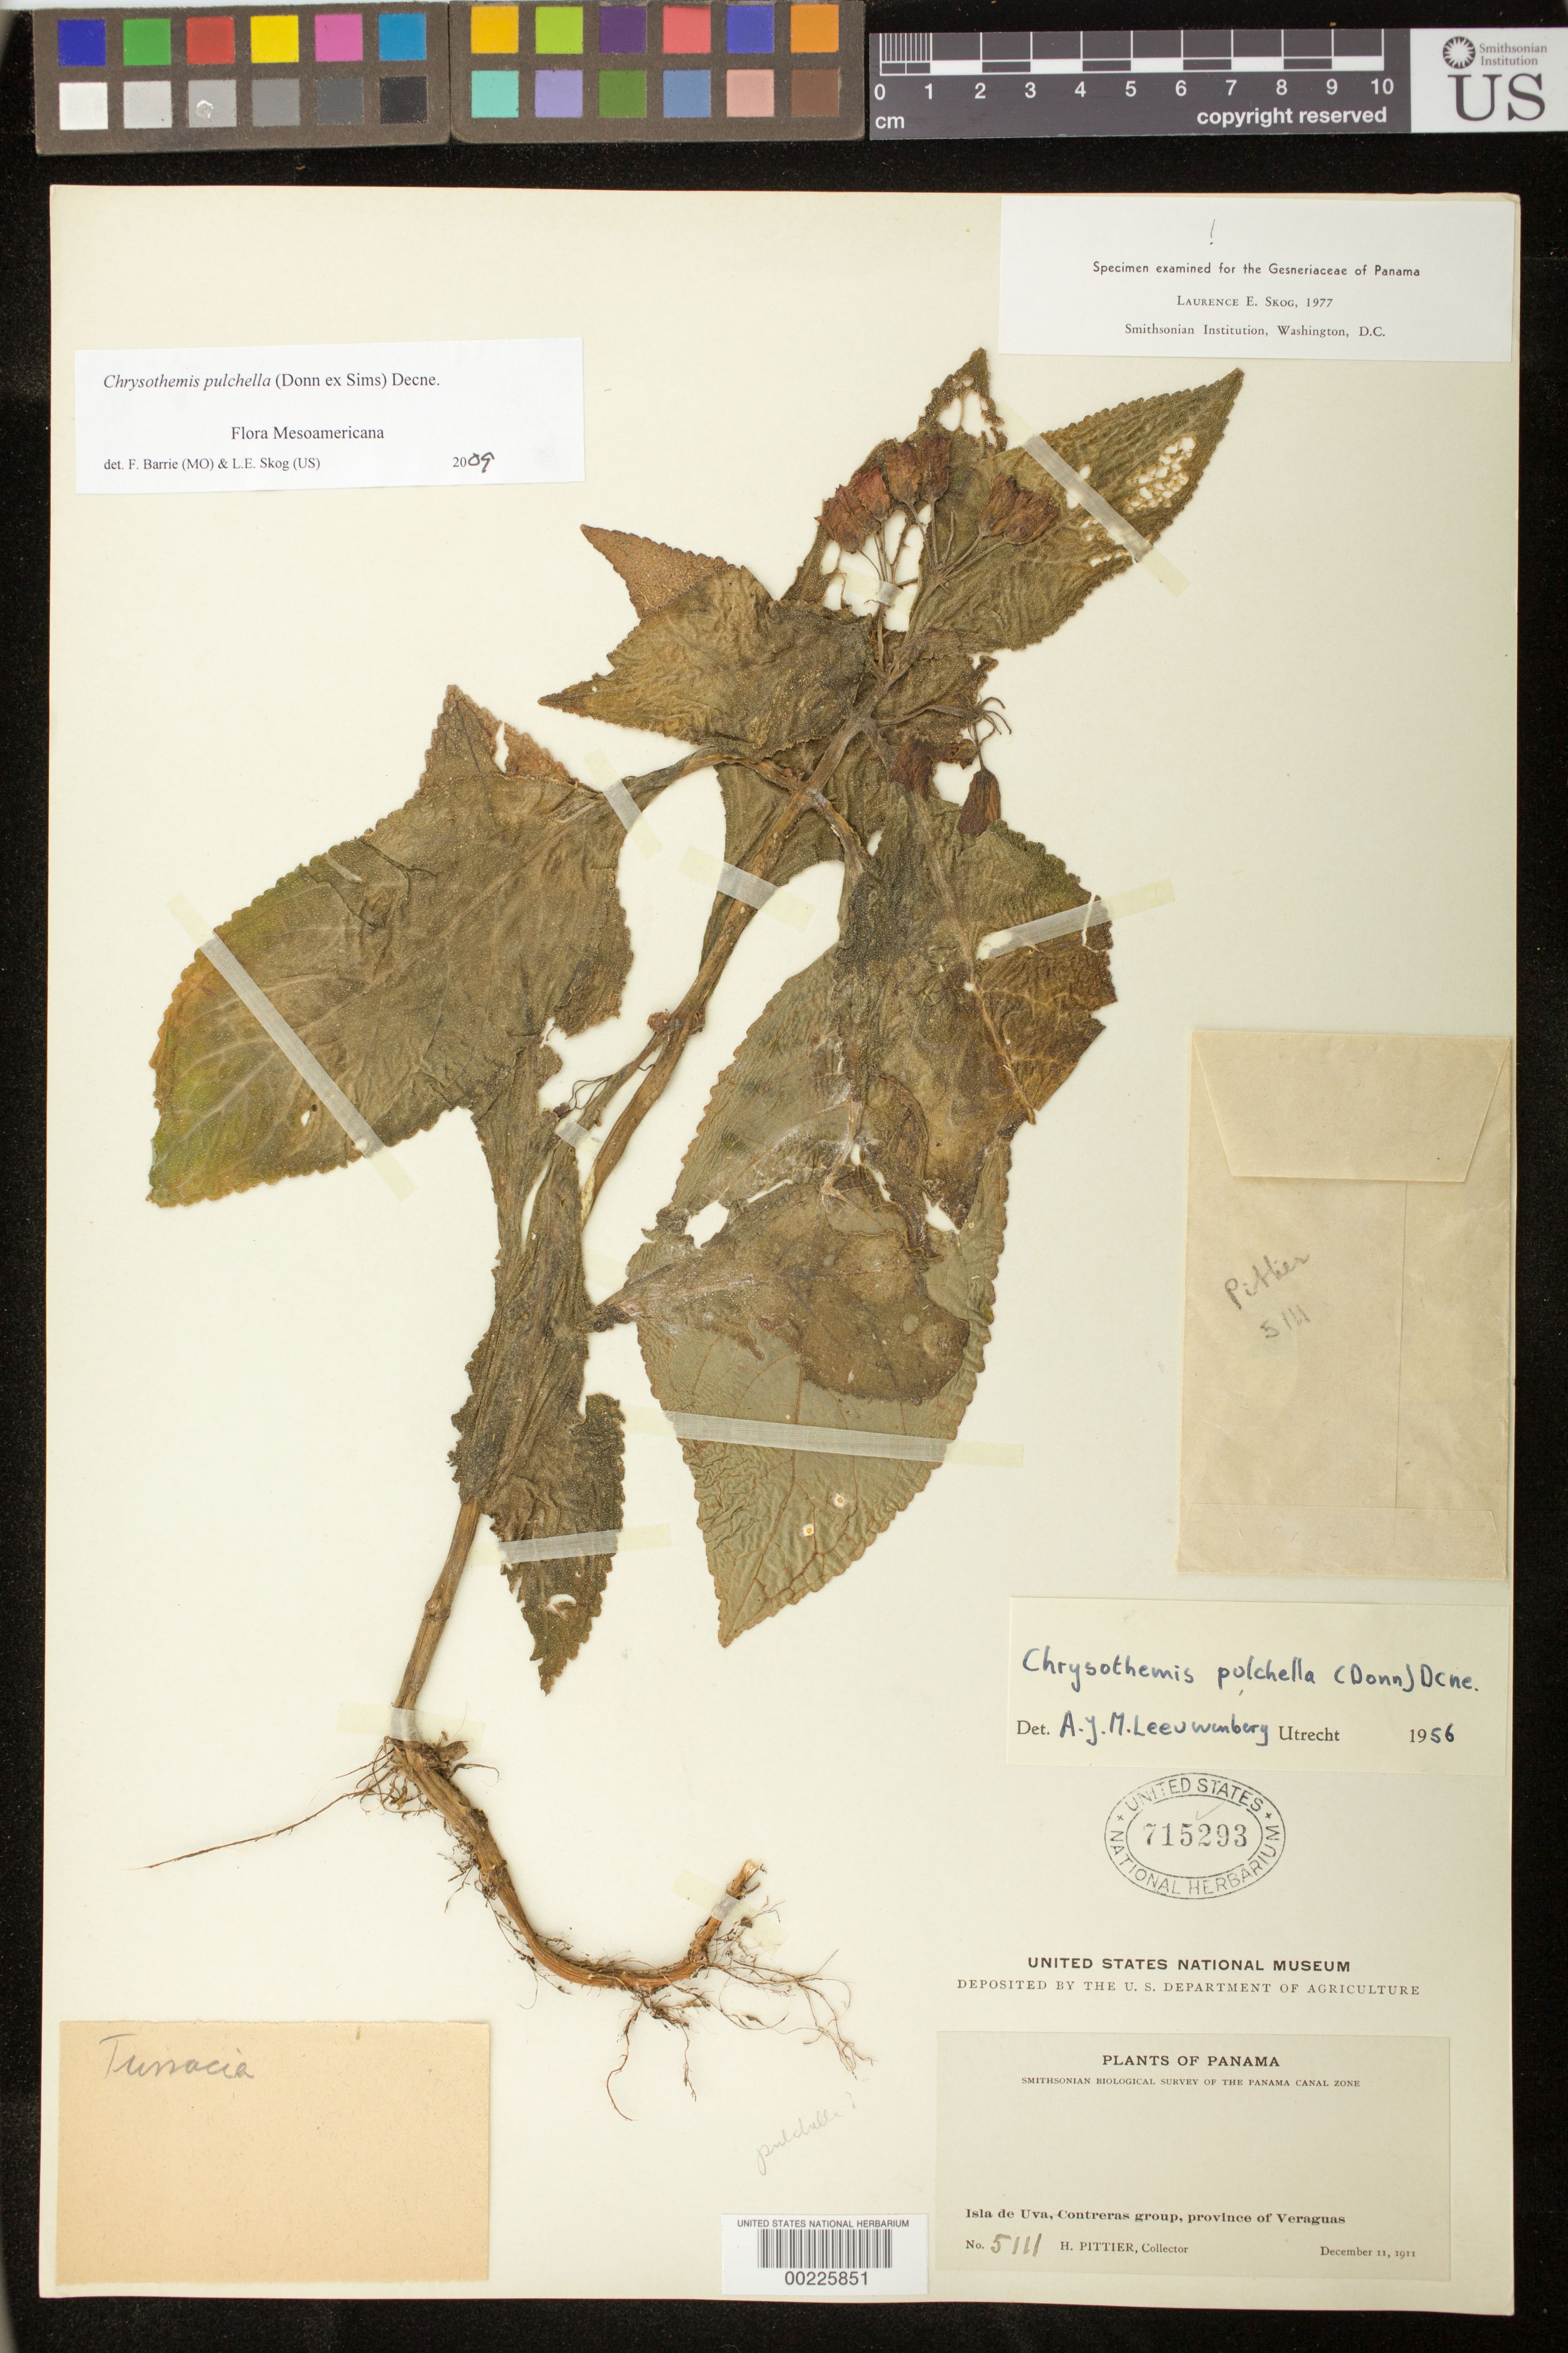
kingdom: Plantae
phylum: Tracheophyta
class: Magnoliopsida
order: Lamiales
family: Gesneriaceae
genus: Chrysothemis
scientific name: Chrysothemis pulchella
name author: (Donn ex Sims) Decne.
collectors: H. F. Pittier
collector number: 5111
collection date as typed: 11 Dec 1911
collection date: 1911-12-11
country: Panama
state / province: Veraguas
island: de Uva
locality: Isla de Uva, Contreras group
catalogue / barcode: US 715293